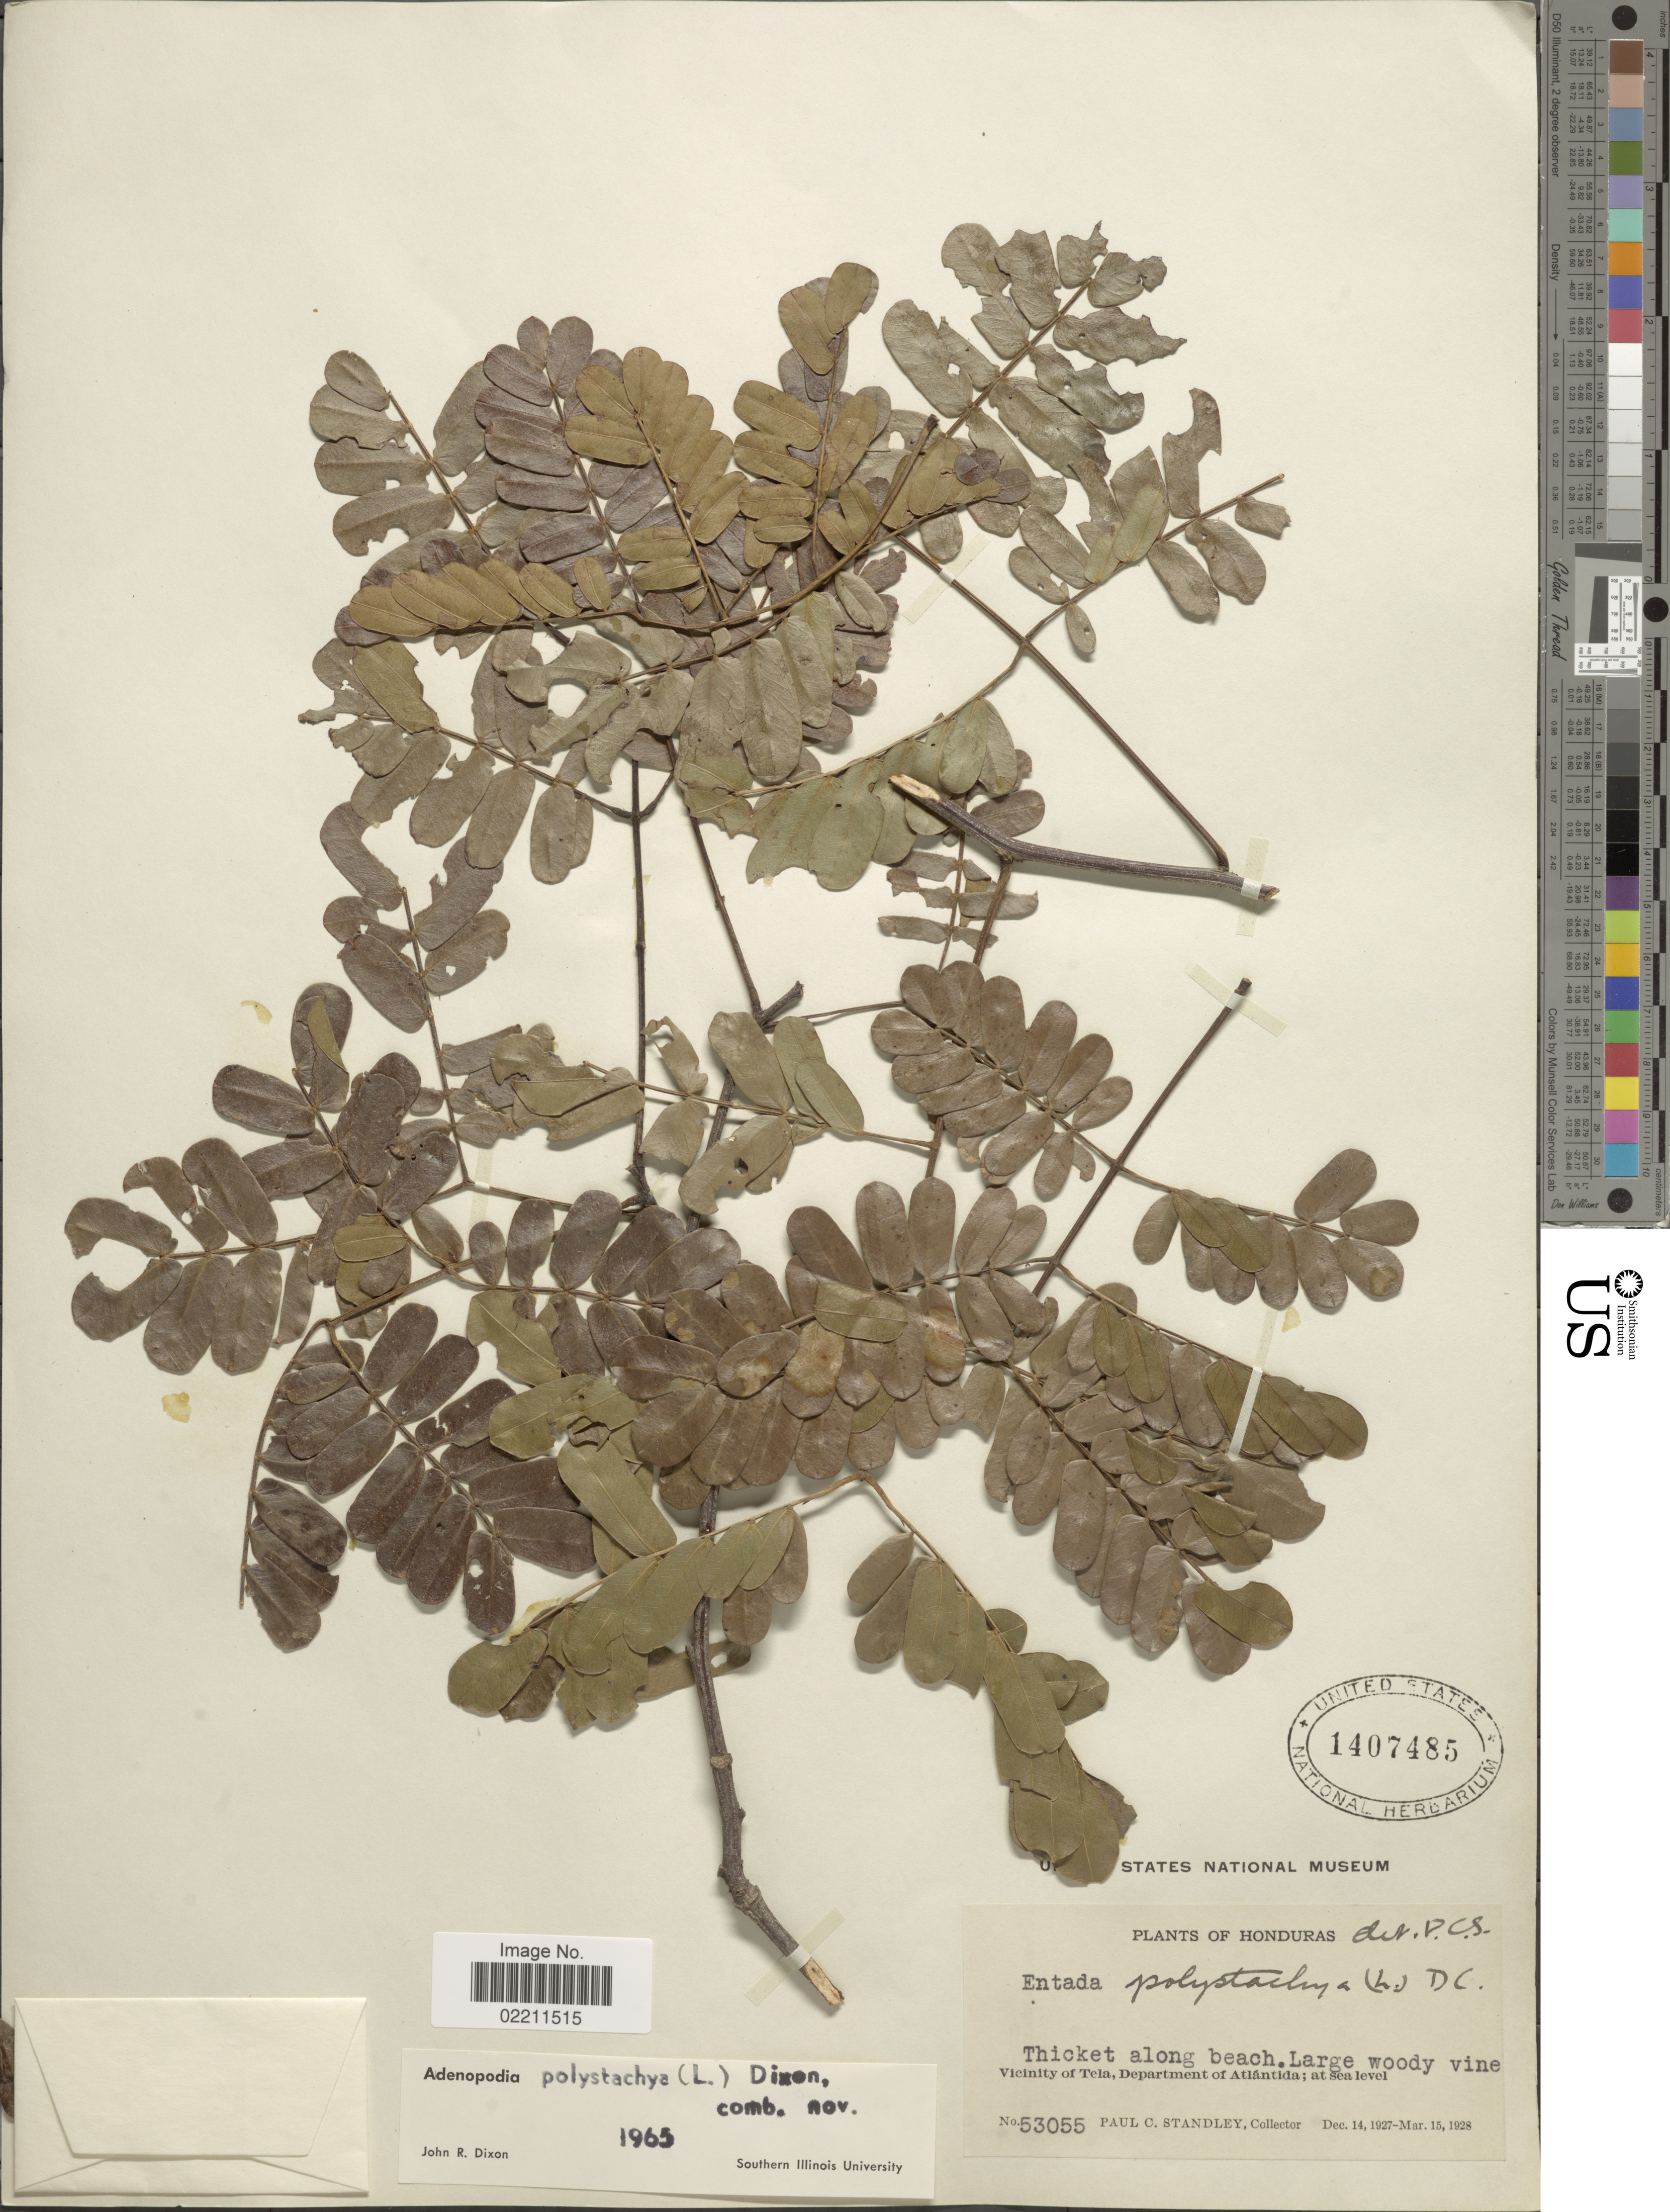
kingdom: Plantae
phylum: Tracheophyta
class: Magnoliopsida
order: Fabales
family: Fabaceae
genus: Entada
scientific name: Entada polystachya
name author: (L.) DC.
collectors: P. C. Standley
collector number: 53055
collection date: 1927-12-14/1928-03-15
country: Honduras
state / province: Atlántida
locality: Thicket along beach. Vicinity of Tela, Department of Atlantida.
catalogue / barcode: US 1407485